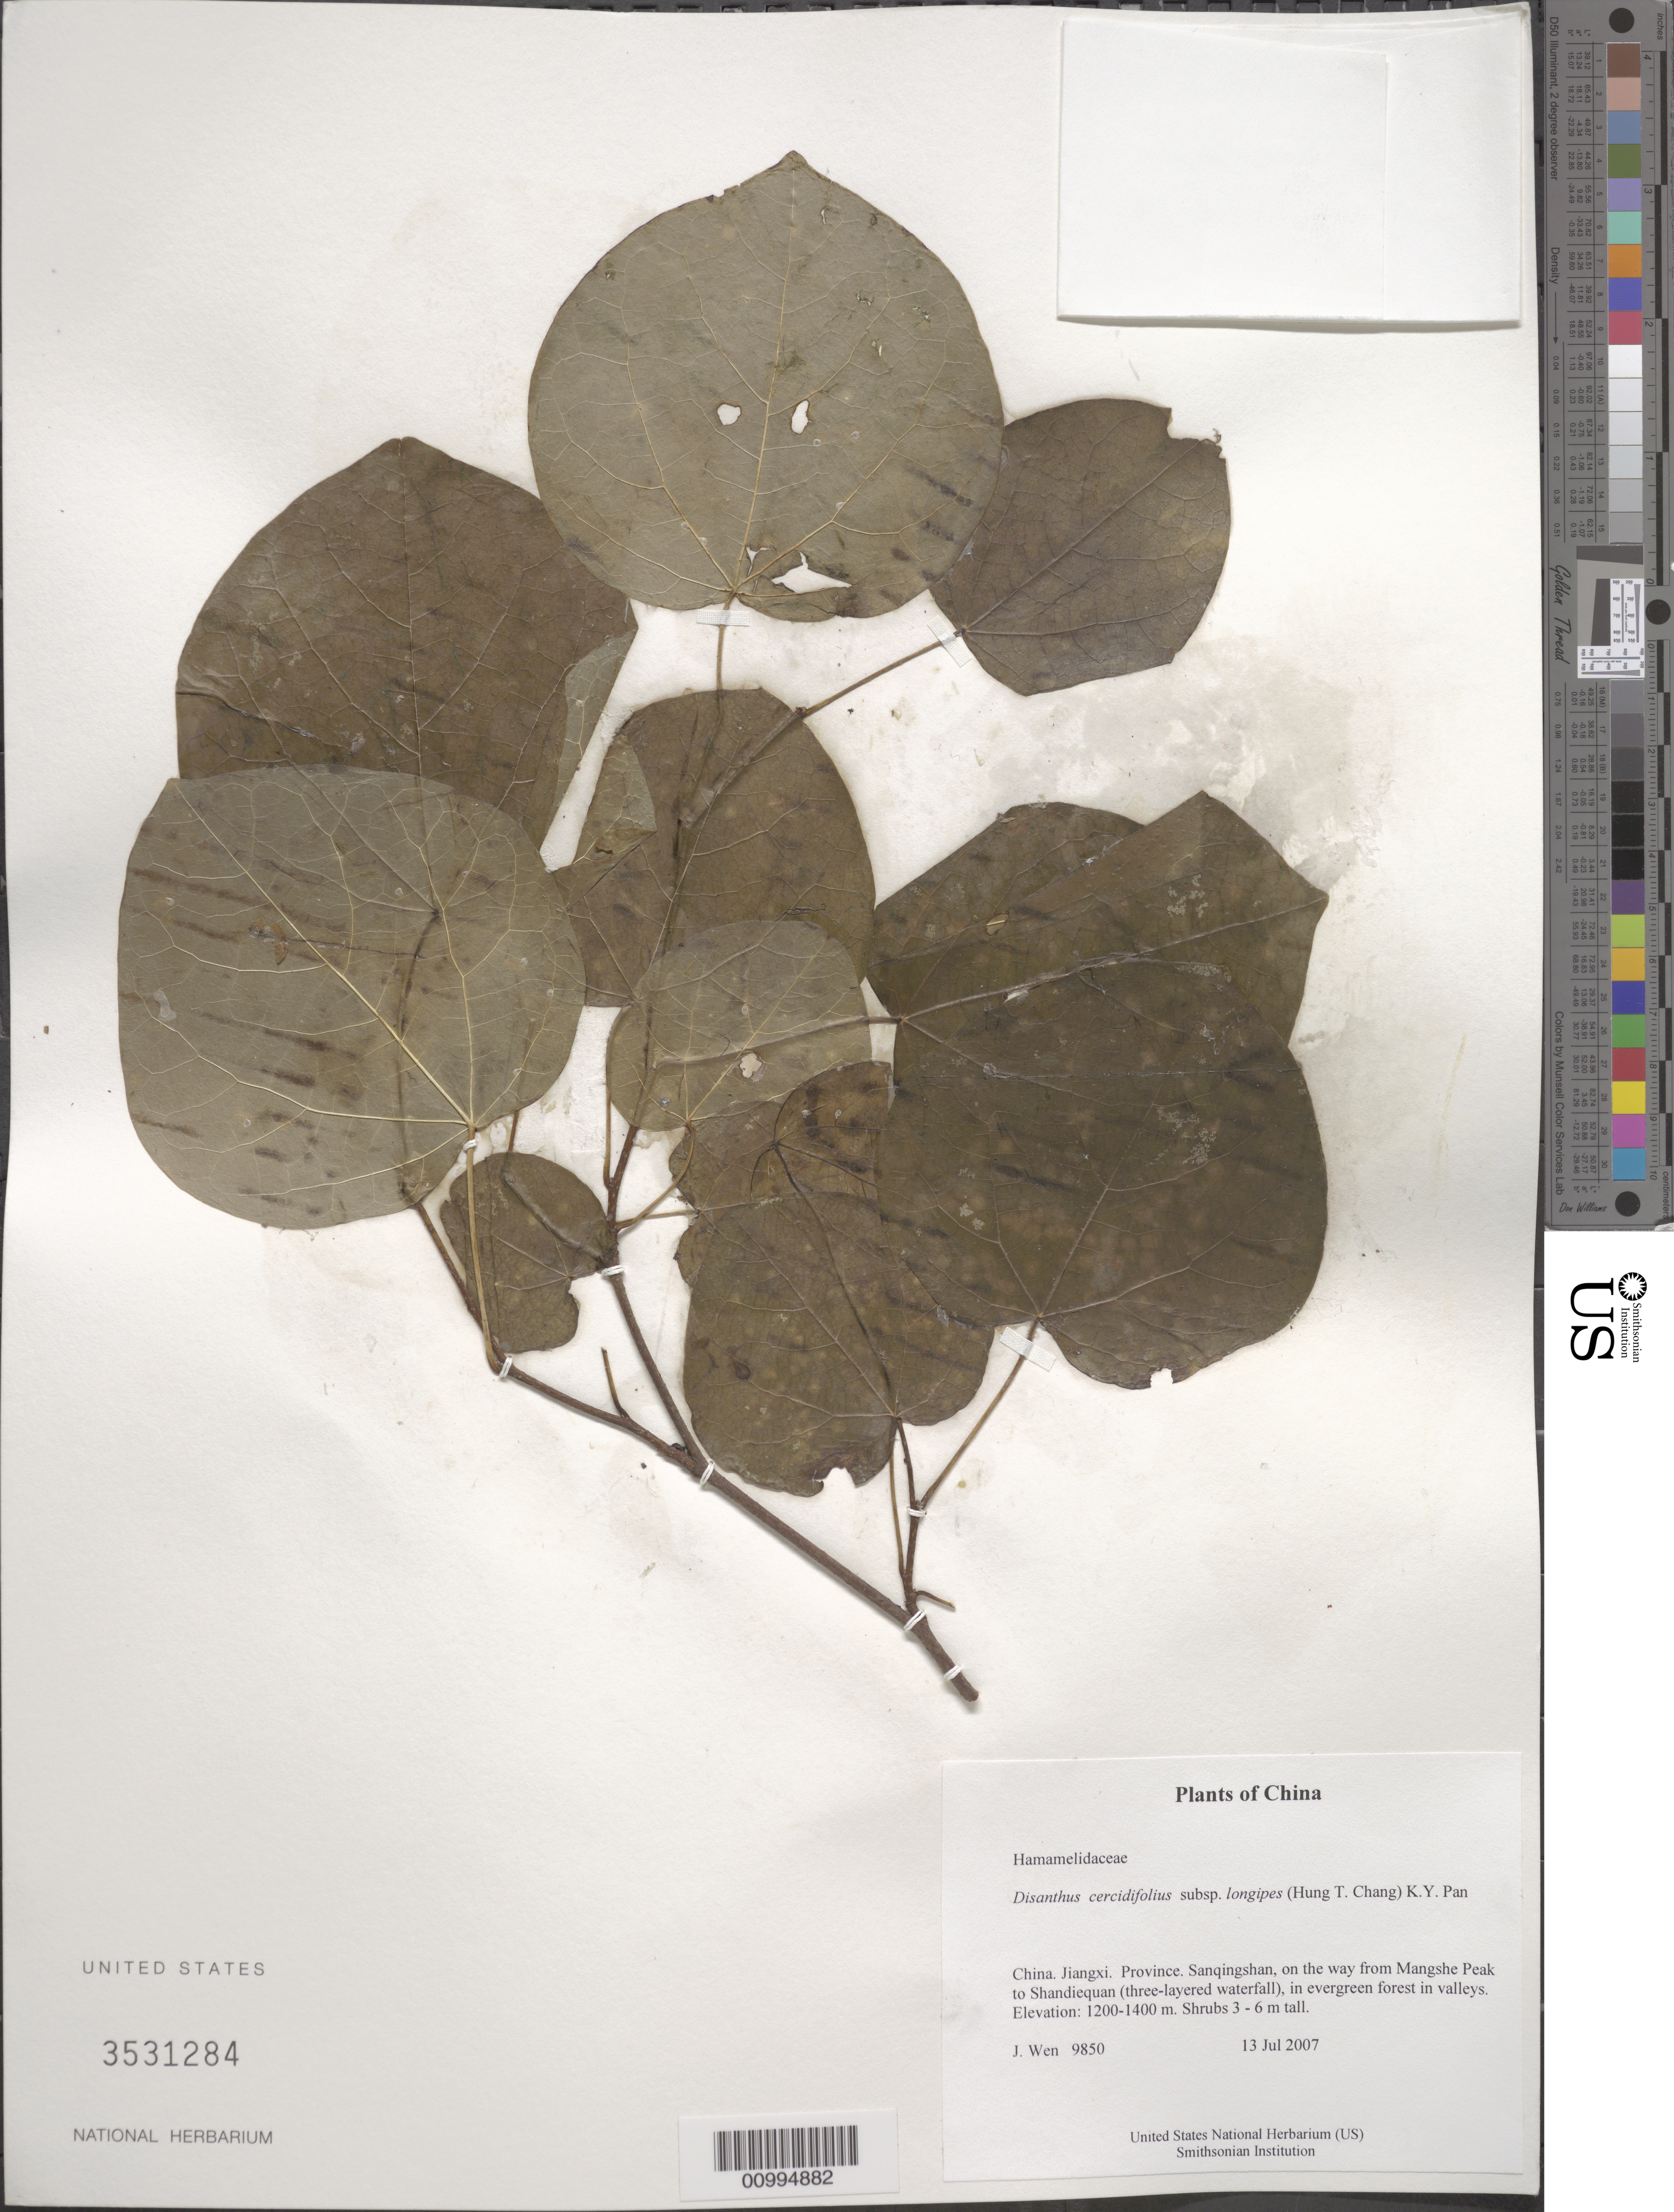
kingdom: Plantae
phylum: Tracheophyta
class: Magnoliopsida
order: Saxifragales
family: Hamamelidaceae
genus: Disanthus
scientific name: Disanthus cercidifolius subsp. longipes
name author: (Hung T. Chang) K.Y. Pan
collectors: J. Wen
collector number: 9850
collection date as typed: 13 Jul 2007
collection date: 2007-07-13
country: China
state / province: Jiangxi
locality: Sanqingshan, on the way from Mangshe Peak to Shandiequan (three-layered waterfall), in evergreen forest in valleys.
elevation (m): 1200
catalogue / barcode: US 3531284